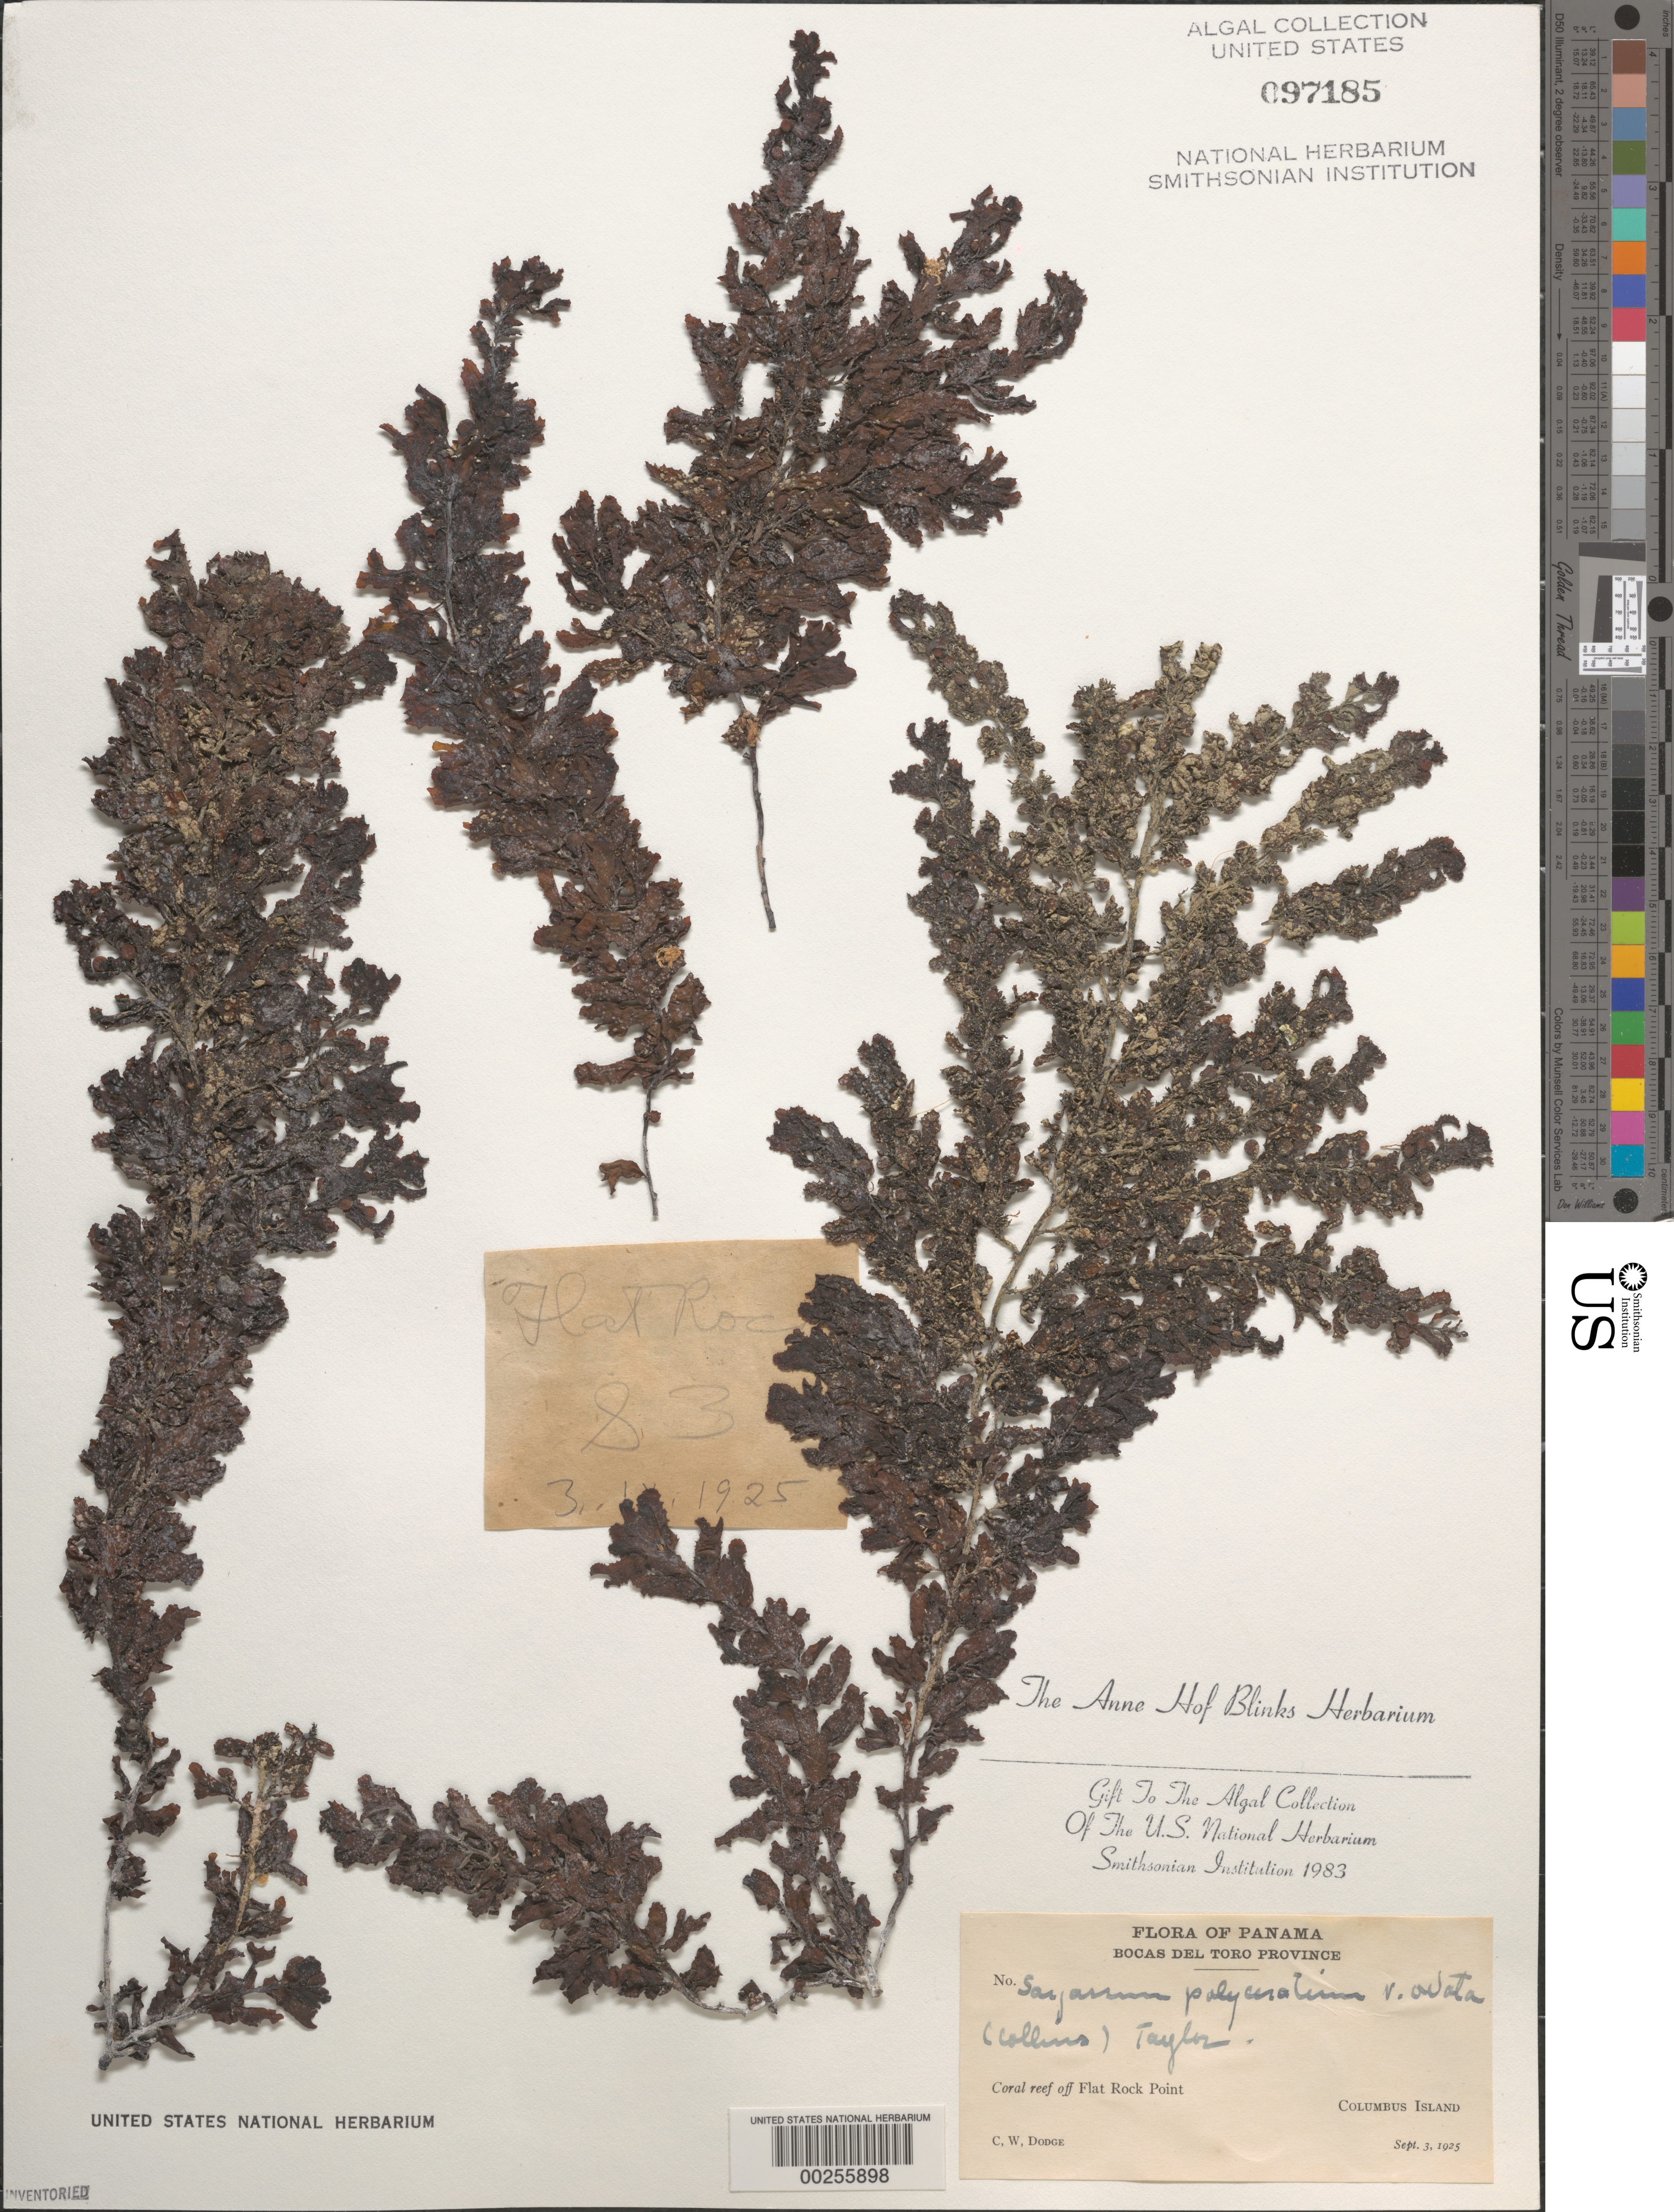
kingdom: Chromista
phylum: Ochrophyta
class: Phaeophyceae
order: Fucales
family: Sargassaceae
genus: Sargassum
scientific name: Sargassum polyceratium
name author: Mont.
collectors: C. Dodge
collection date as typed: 03 Sep 1925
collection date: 1925-09-03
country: Panama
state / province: Bocas del Toro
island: Columbus Island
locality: Coral reef off Flat Rock Point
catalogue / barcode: US 97185